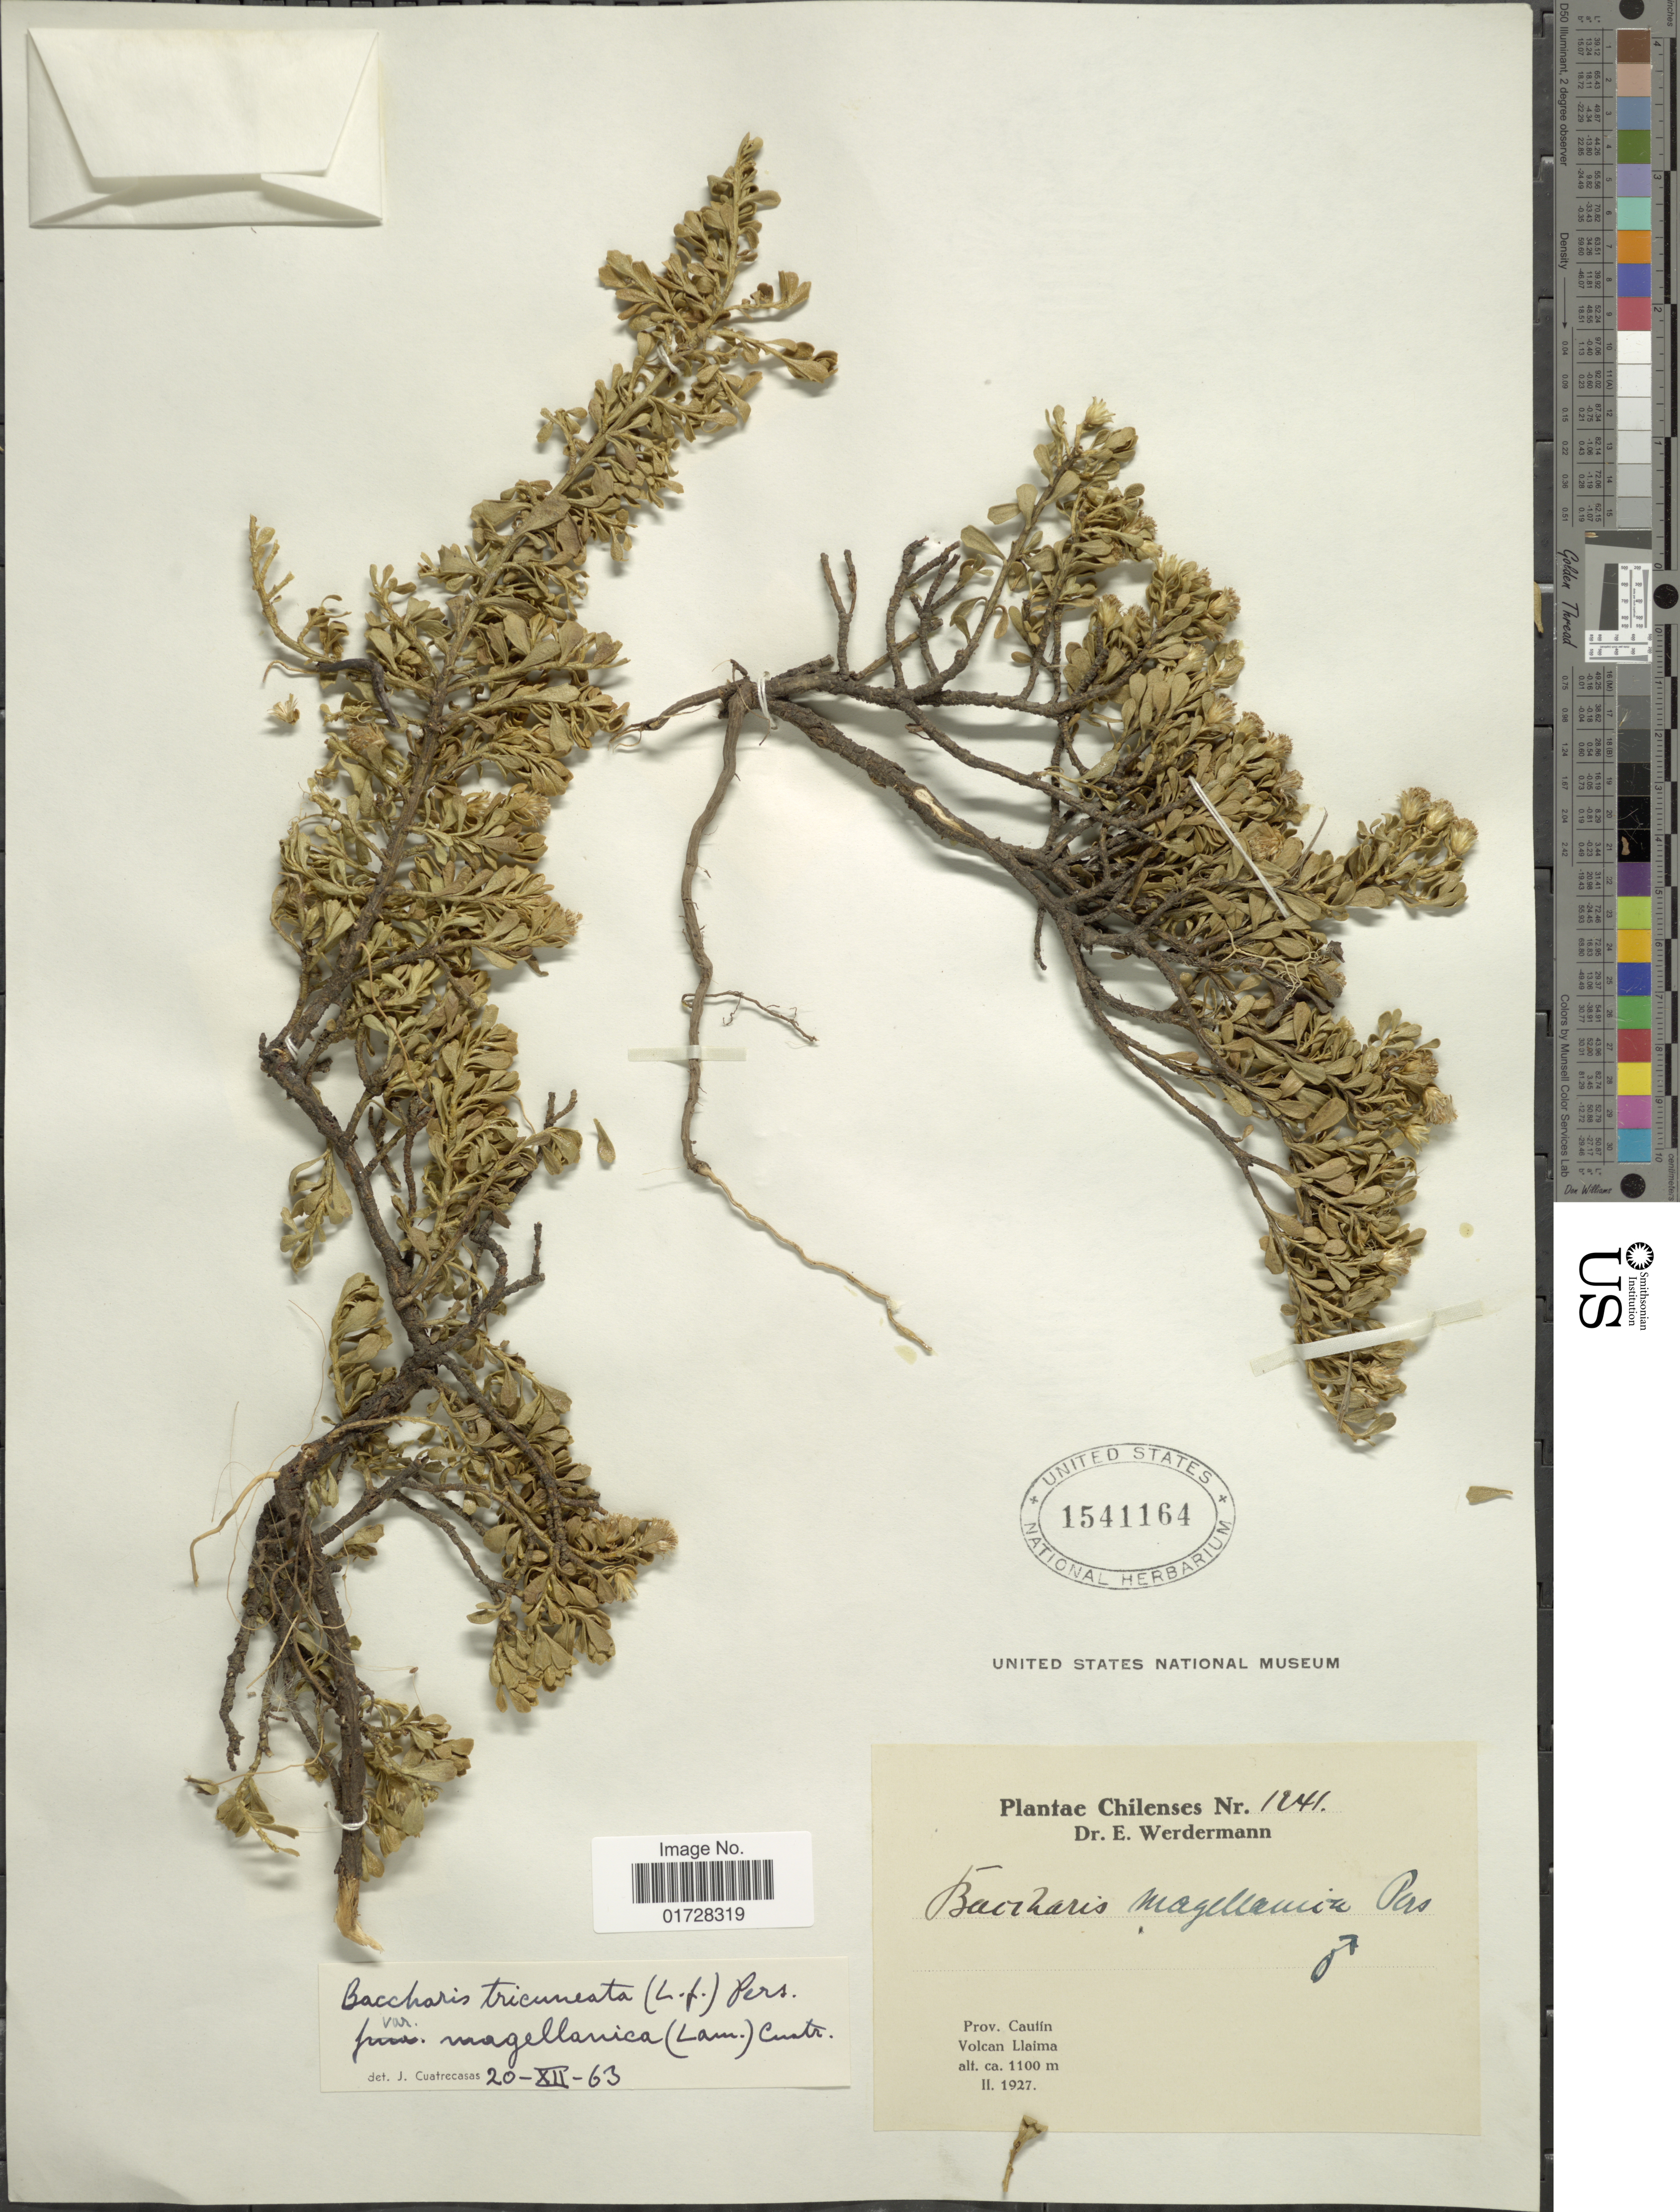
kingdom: Plantae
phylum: Tracheophyta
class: Magnoliopsida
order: Asterales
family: Asteraceae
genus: Baccharis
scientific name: Baccharis tricuneata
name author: (L. f.) Pers.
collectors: E. Werdermann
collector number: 1241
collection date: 1927-02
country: Chile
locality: Prov. Cautin, Volcan Llaima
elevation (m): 1100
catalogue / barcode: US 1541164